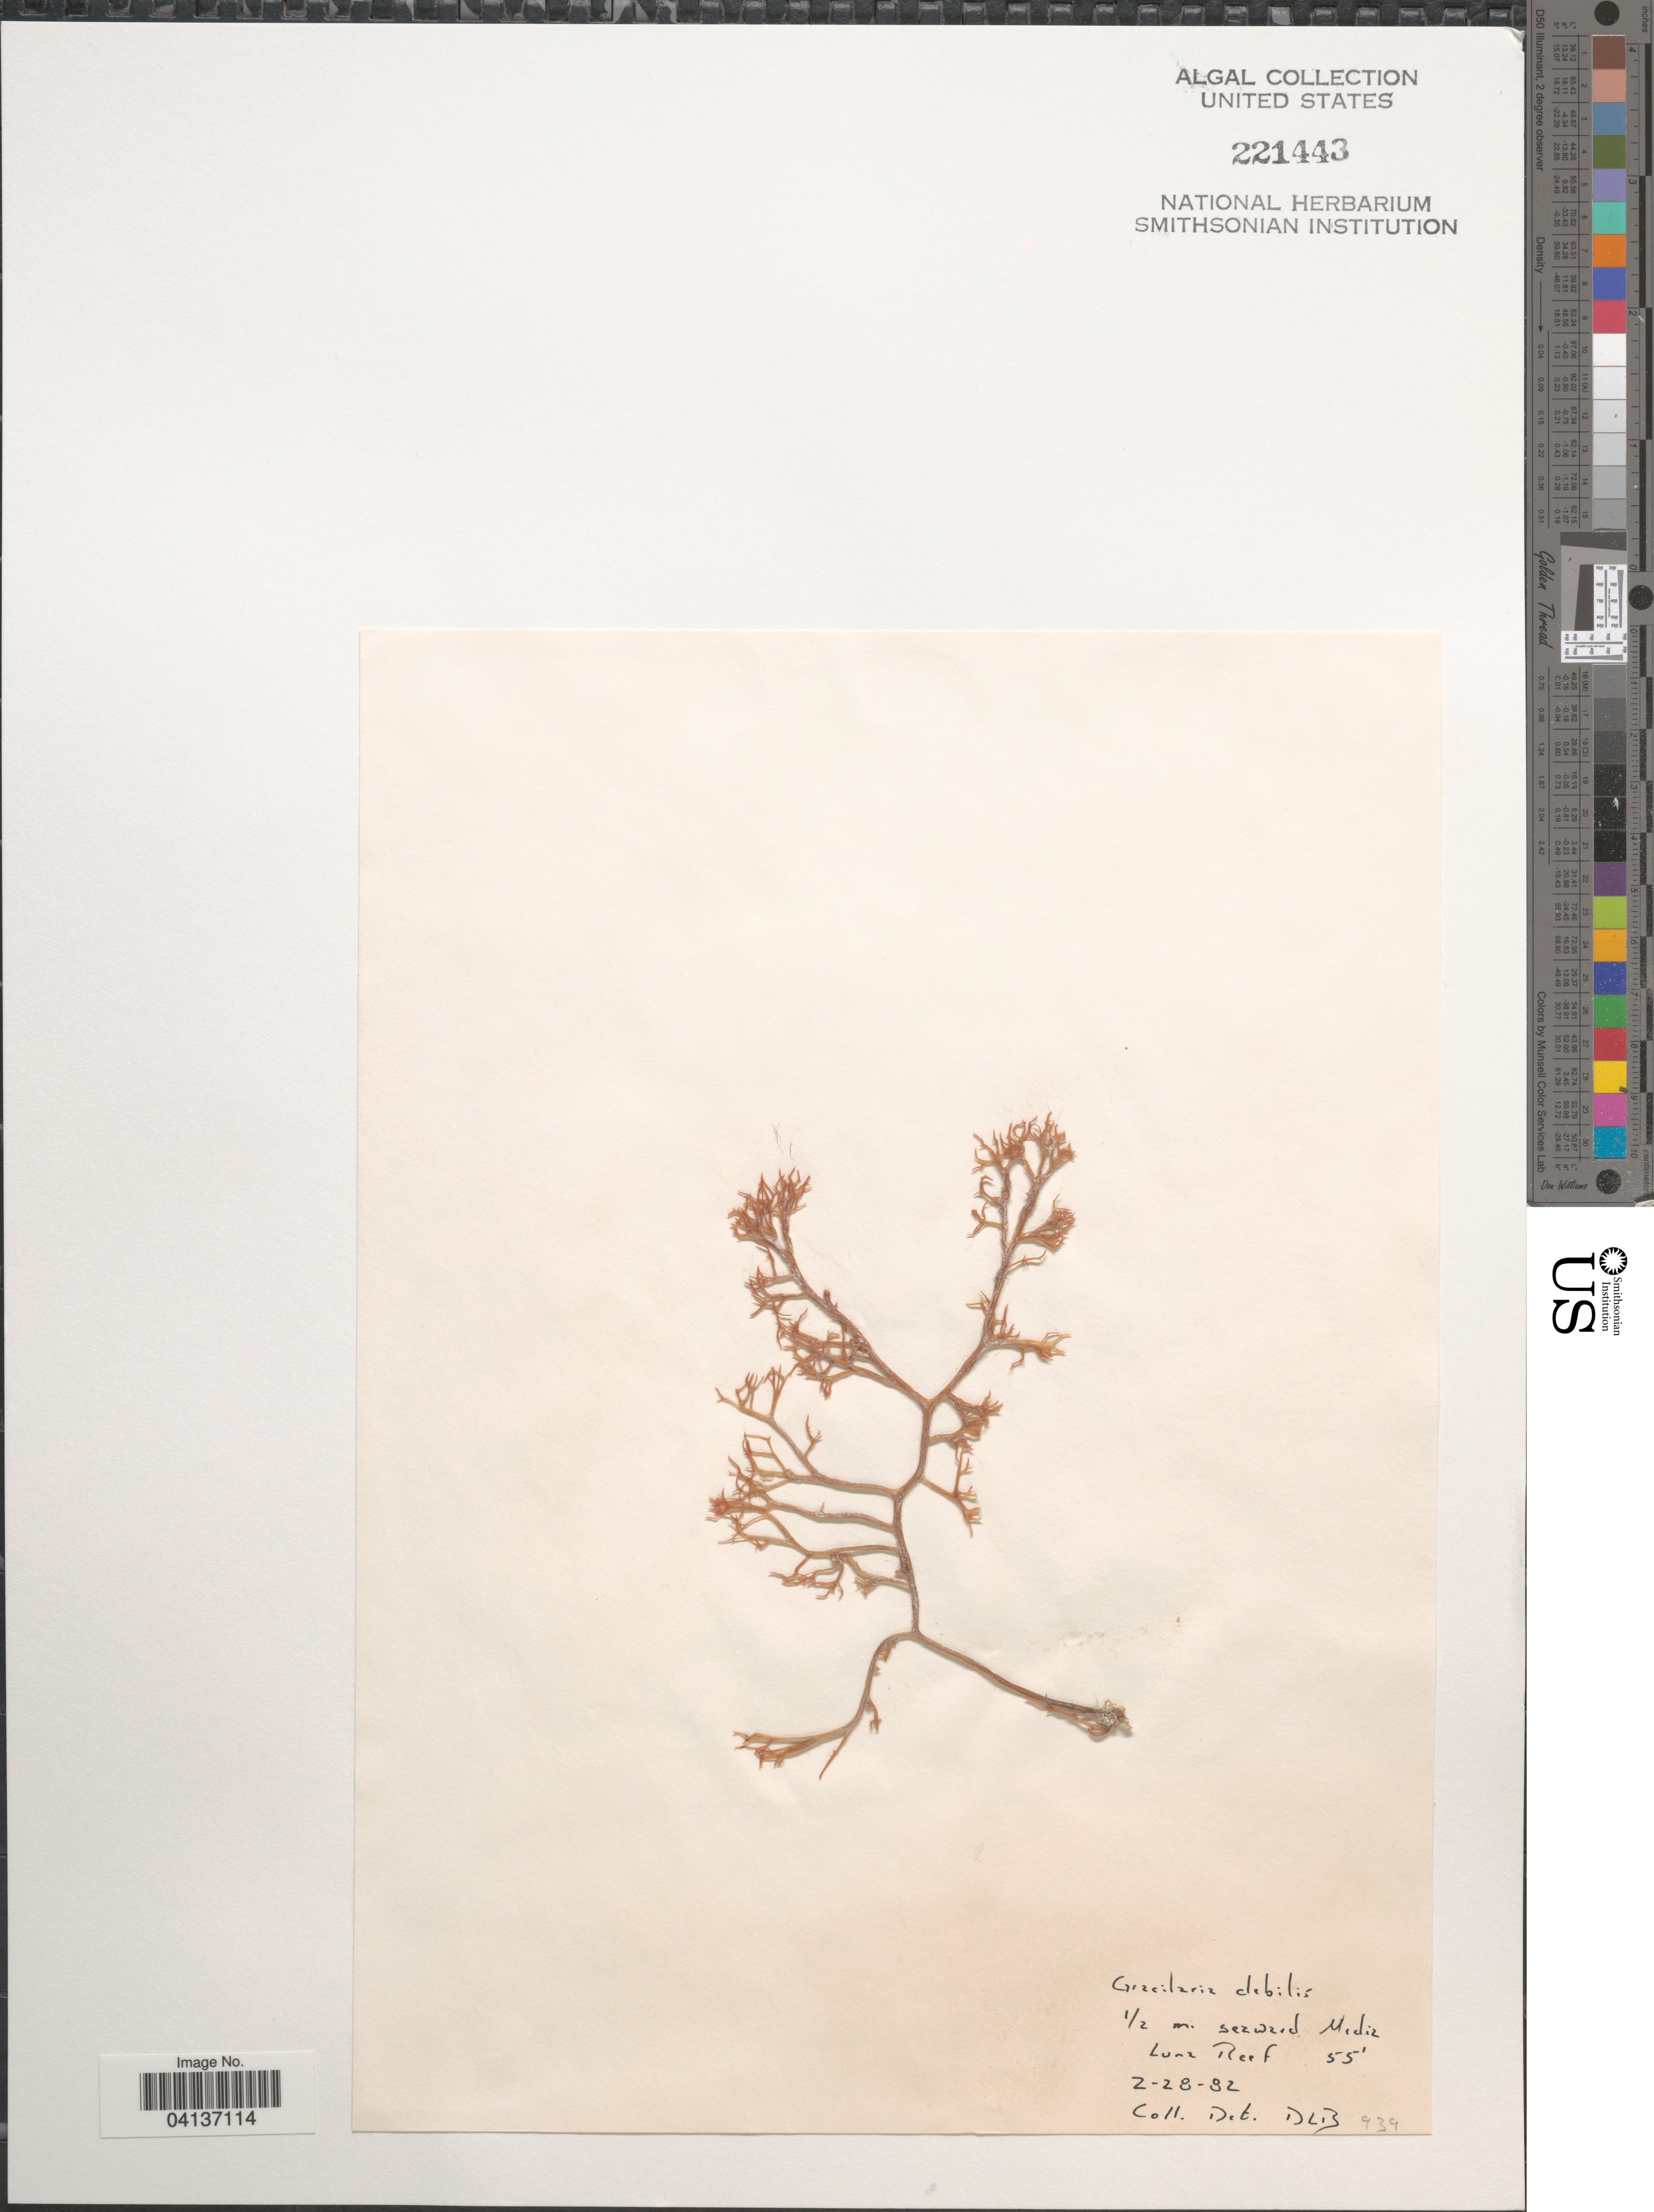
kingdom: Plantae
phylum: Rhodophyta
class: Florideophyceae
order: Gracilariales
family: Gracilariaceae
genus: Gracilaria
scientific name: Gracilaria debilis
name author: (Forssk.) Børgesen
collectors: D. L. B.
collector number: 939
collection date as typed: Transcribed d/m/y: 28/2/82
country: Puerto Rico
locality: ½ mi seaward Media Luna Reef.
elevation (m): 17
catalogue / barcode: US 221443